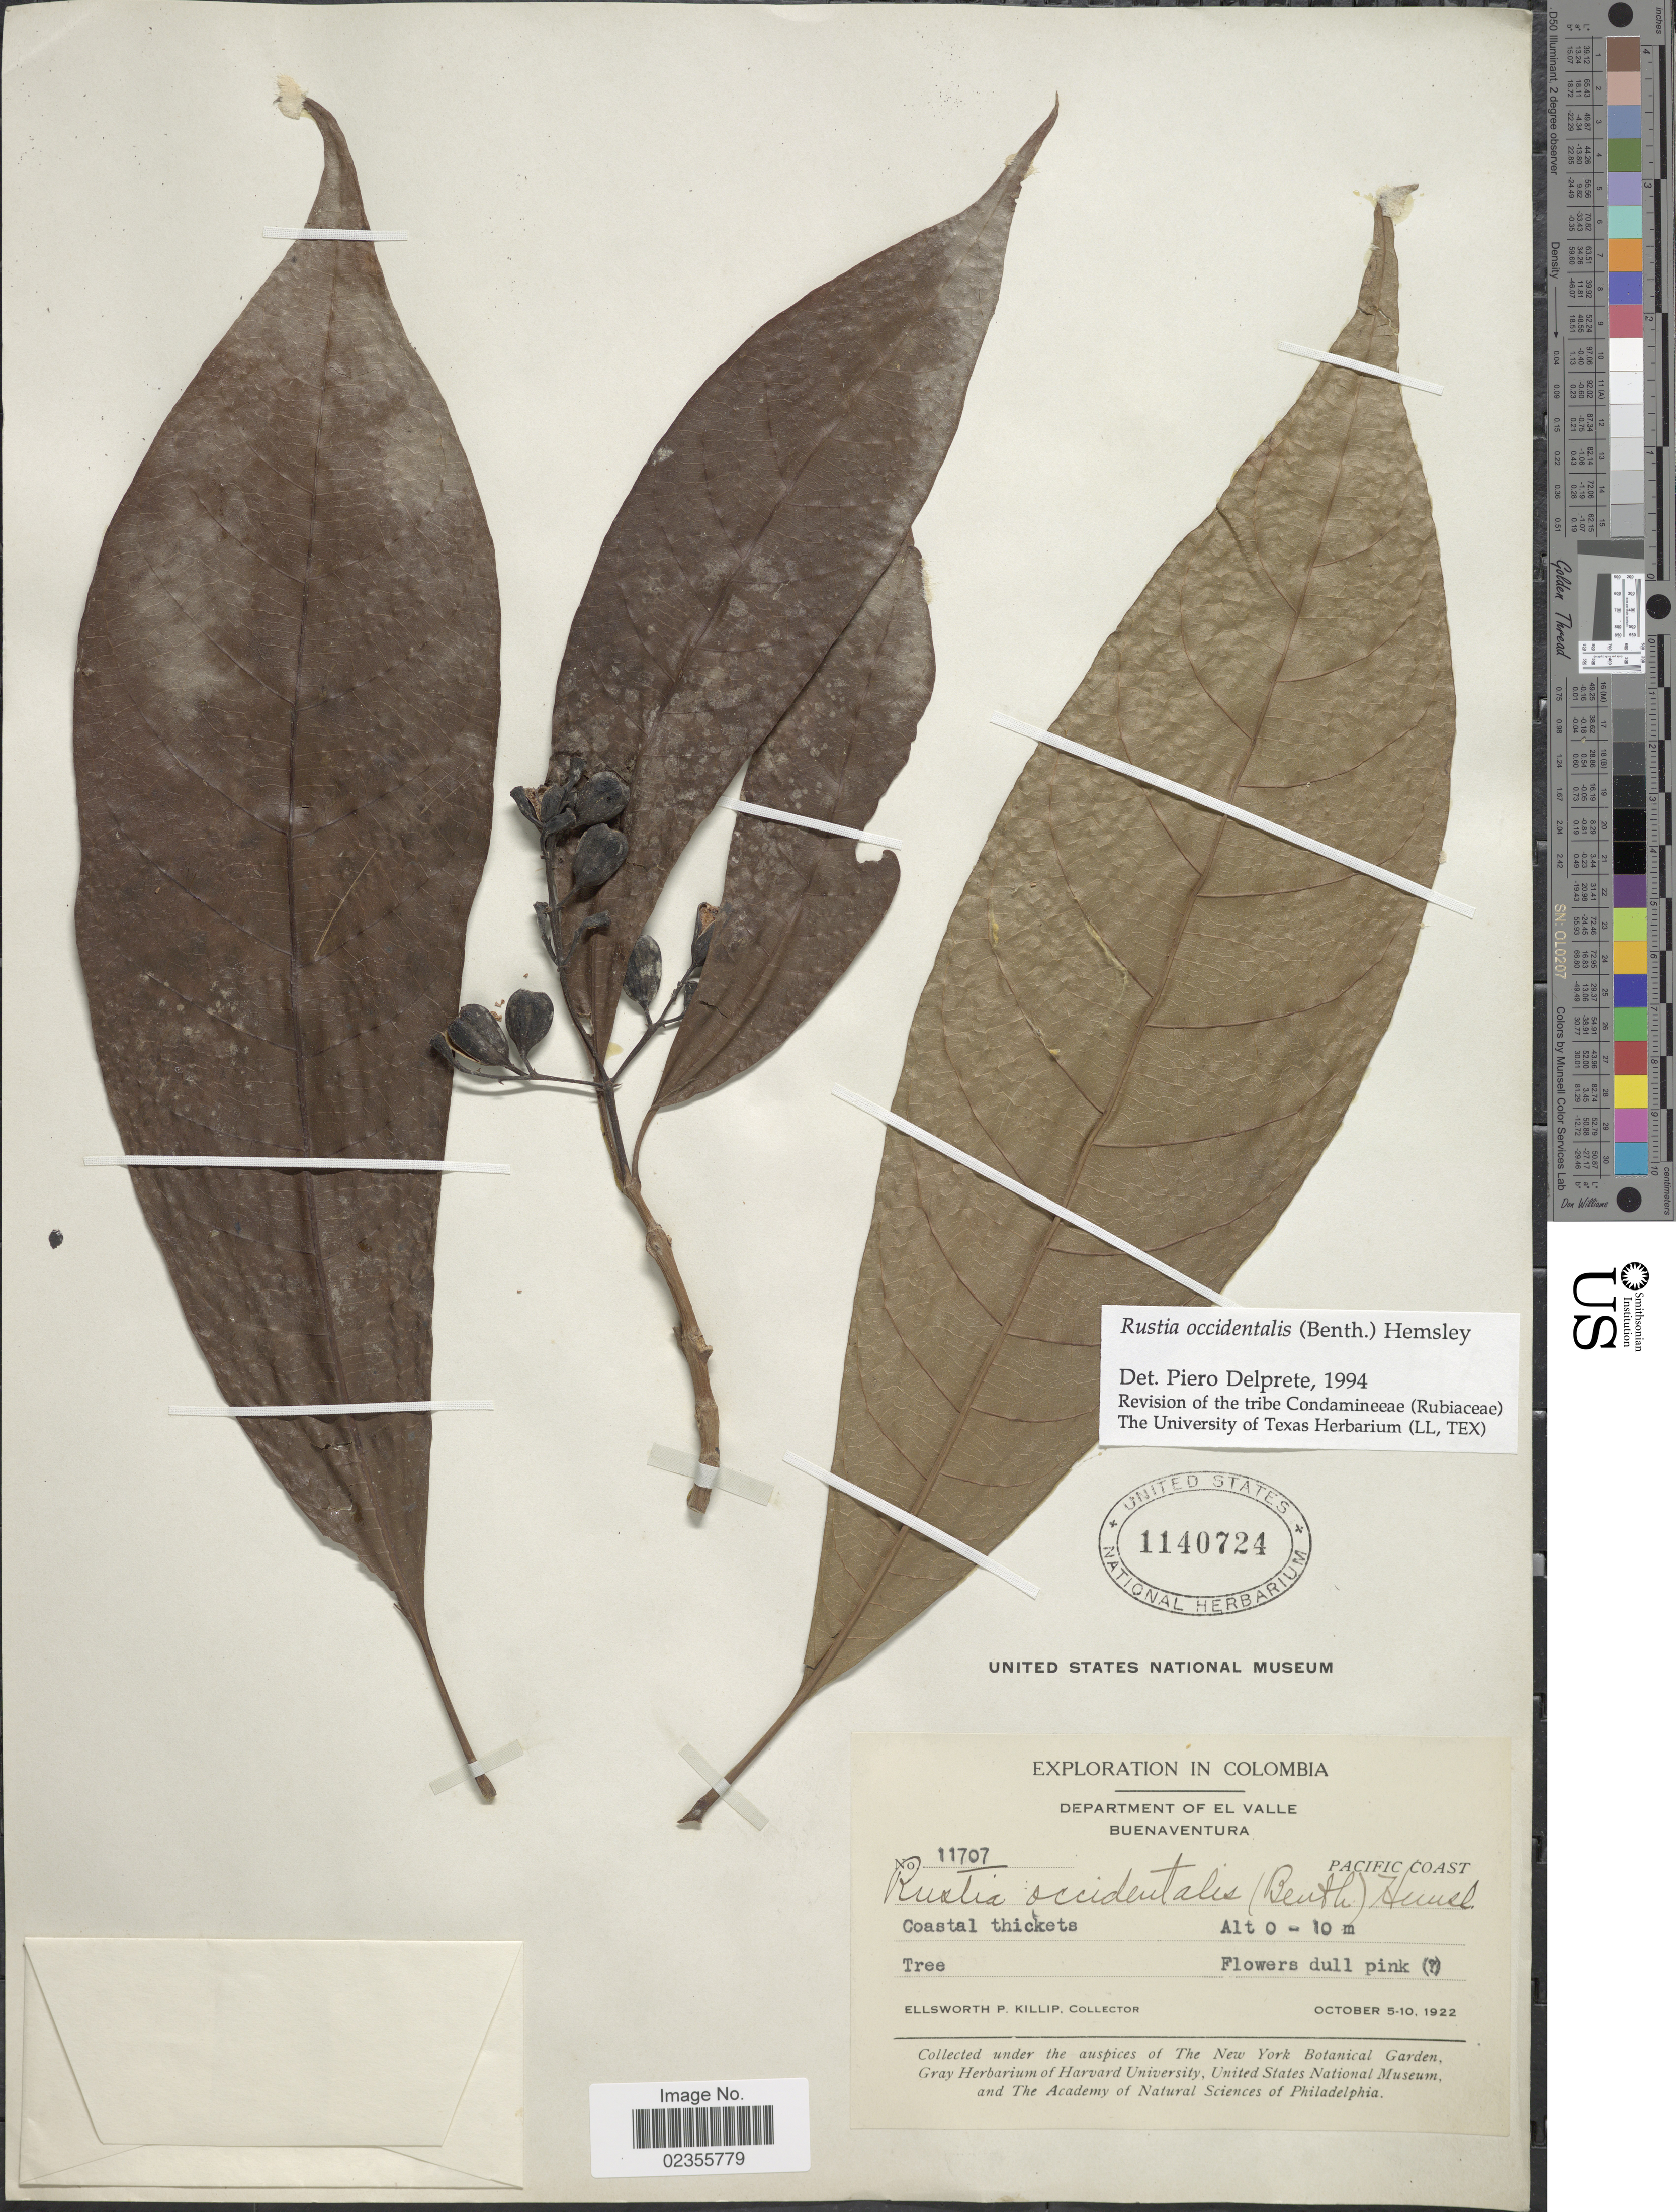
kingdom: Plantae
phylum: Tracheophyta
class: Magnoliopsida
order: Gentianales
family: Rubiaceae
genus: Rustia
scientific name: Rustia occidentalis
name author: (Benth.) Hemsl.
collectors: E. P. Killip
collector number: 11707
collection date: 1922-10-05/1922-10-10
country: Colombia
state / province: Valle del Cauca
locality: Department of El Valle, Buenaventura, Coastal thickets, Pacific Coast.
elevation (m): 0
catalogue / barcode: US 1140724